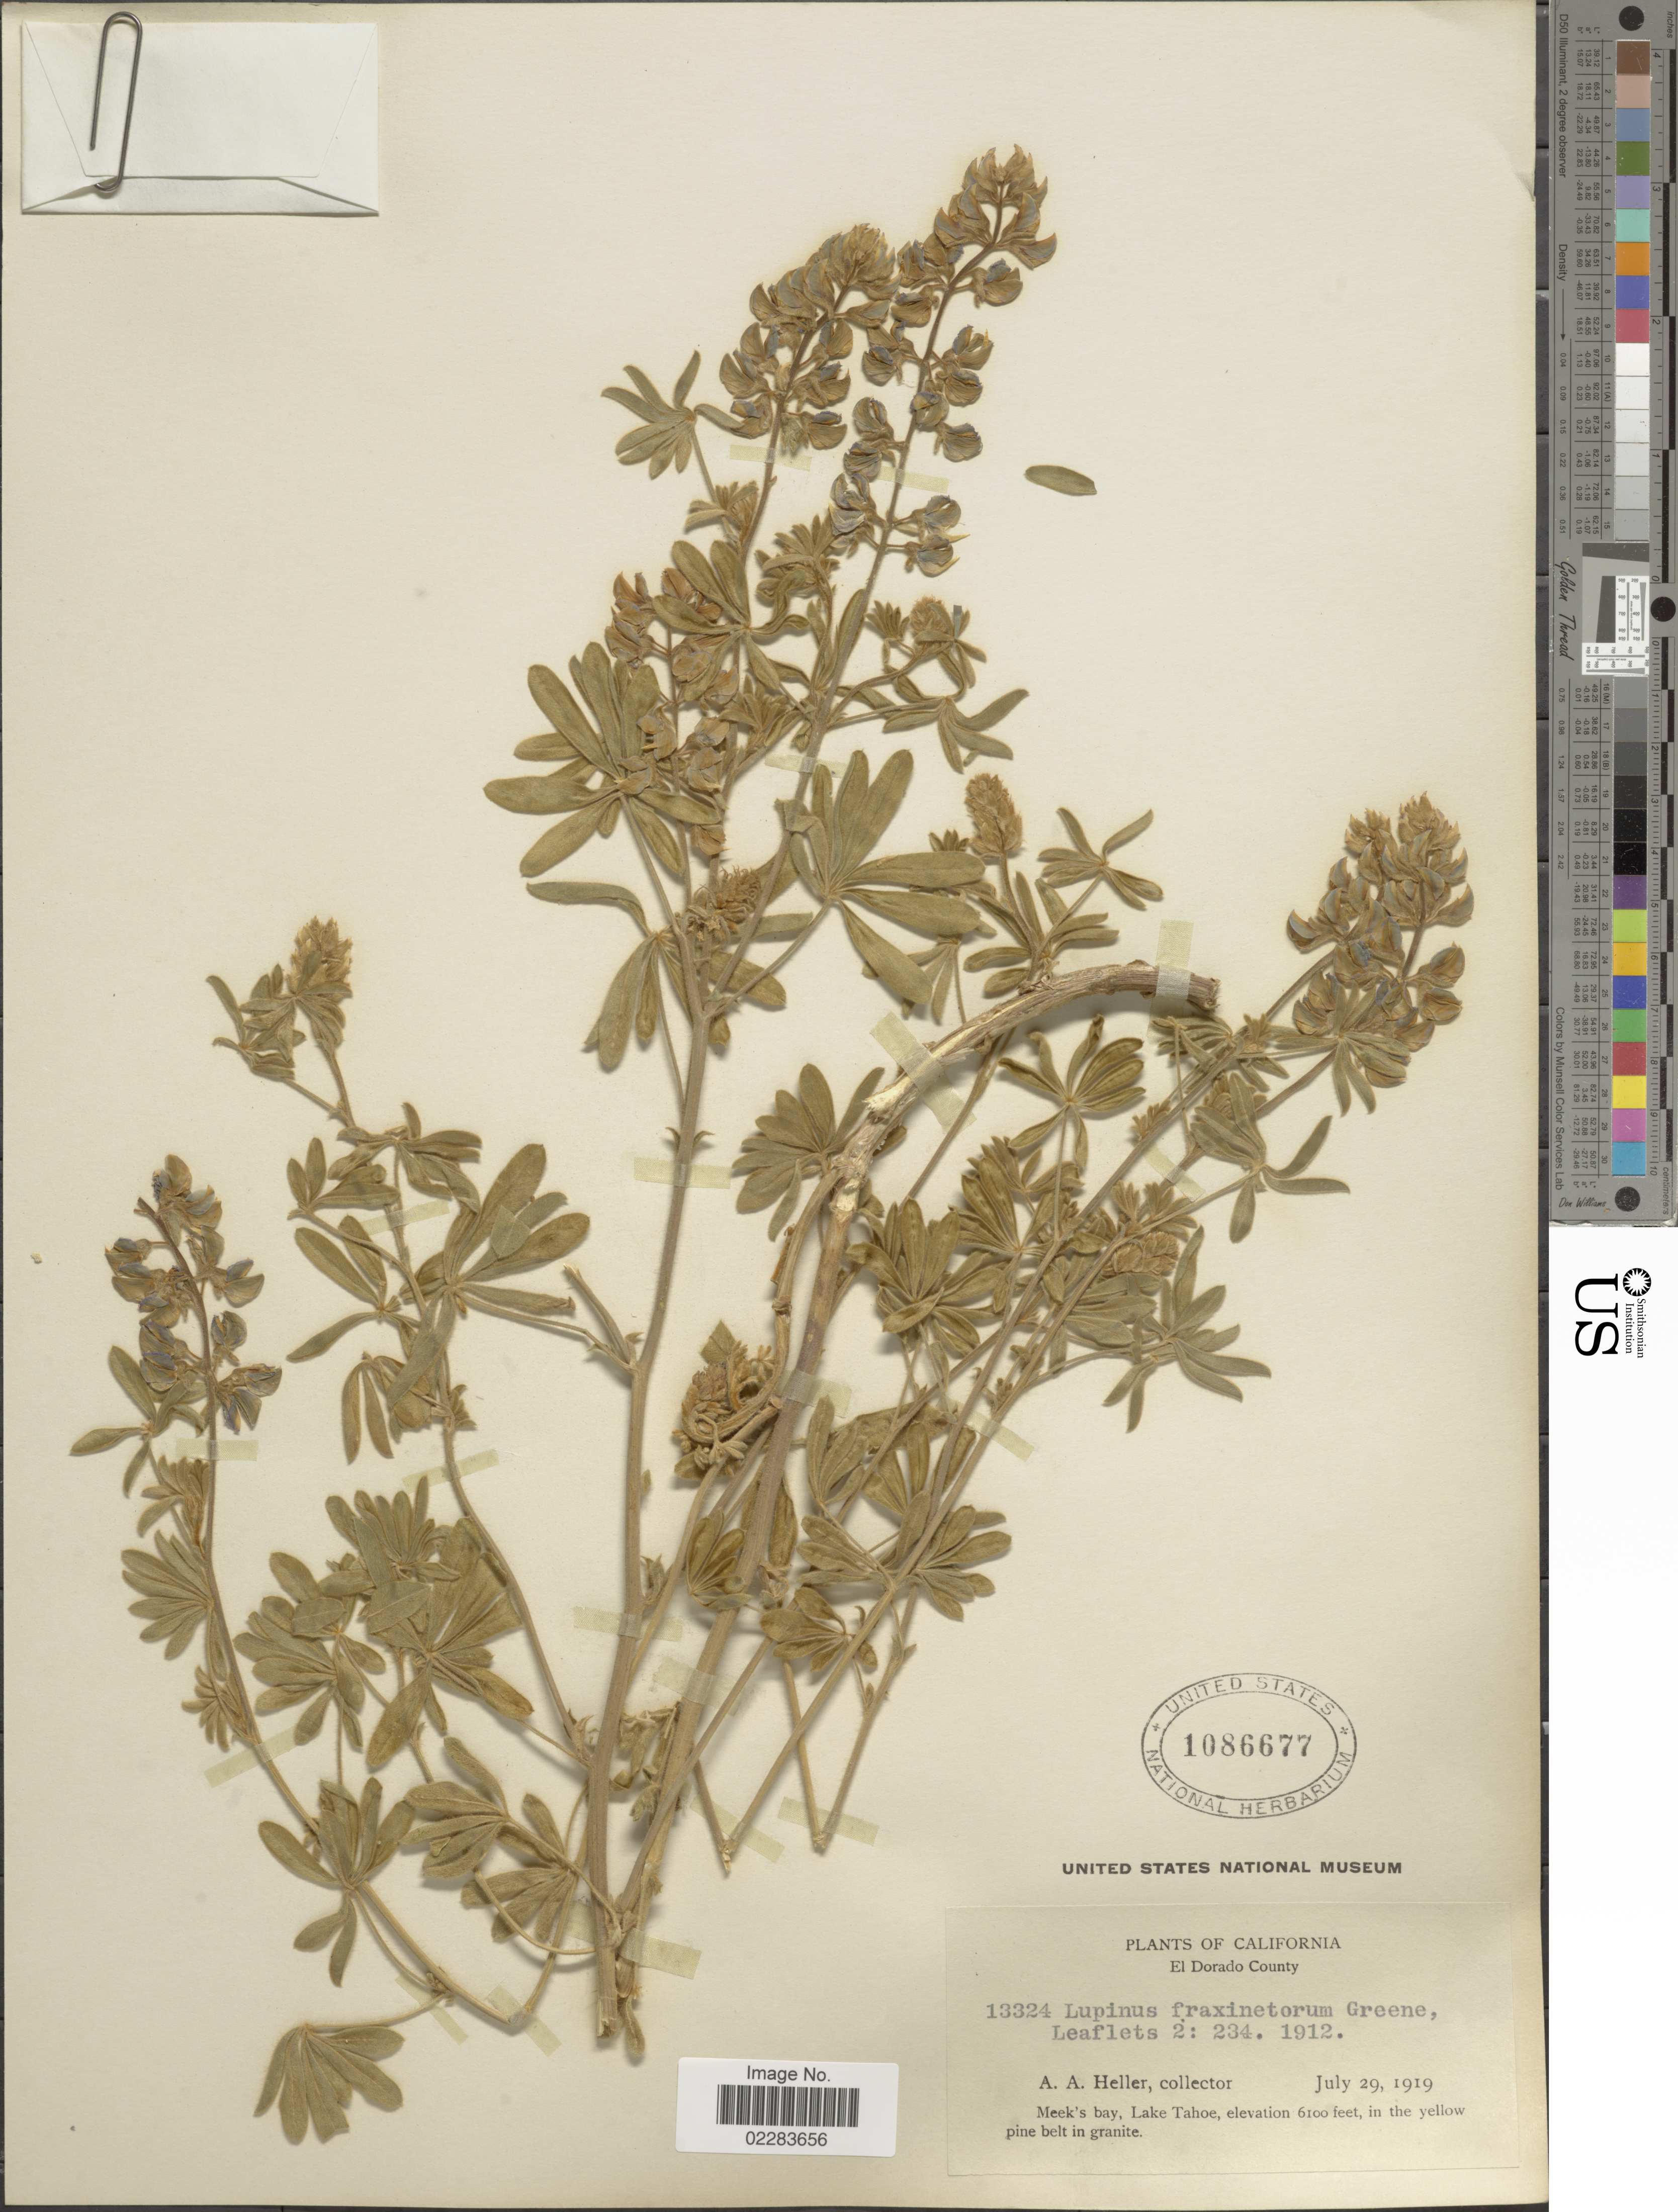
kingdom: Plantae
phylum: Tracheophyta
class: Magnoliopsida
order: Fabales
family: Fabaceae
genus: Lupinus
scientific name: Lupinus albicaulis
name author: Douglas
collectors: A. A. Heller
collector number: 13324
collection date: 1919-07-29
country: United States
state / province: California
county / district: El Dorado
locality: El Dorado County. Meek's Bay, Lake Tahoe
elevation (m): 1859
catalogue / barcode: US 1086677